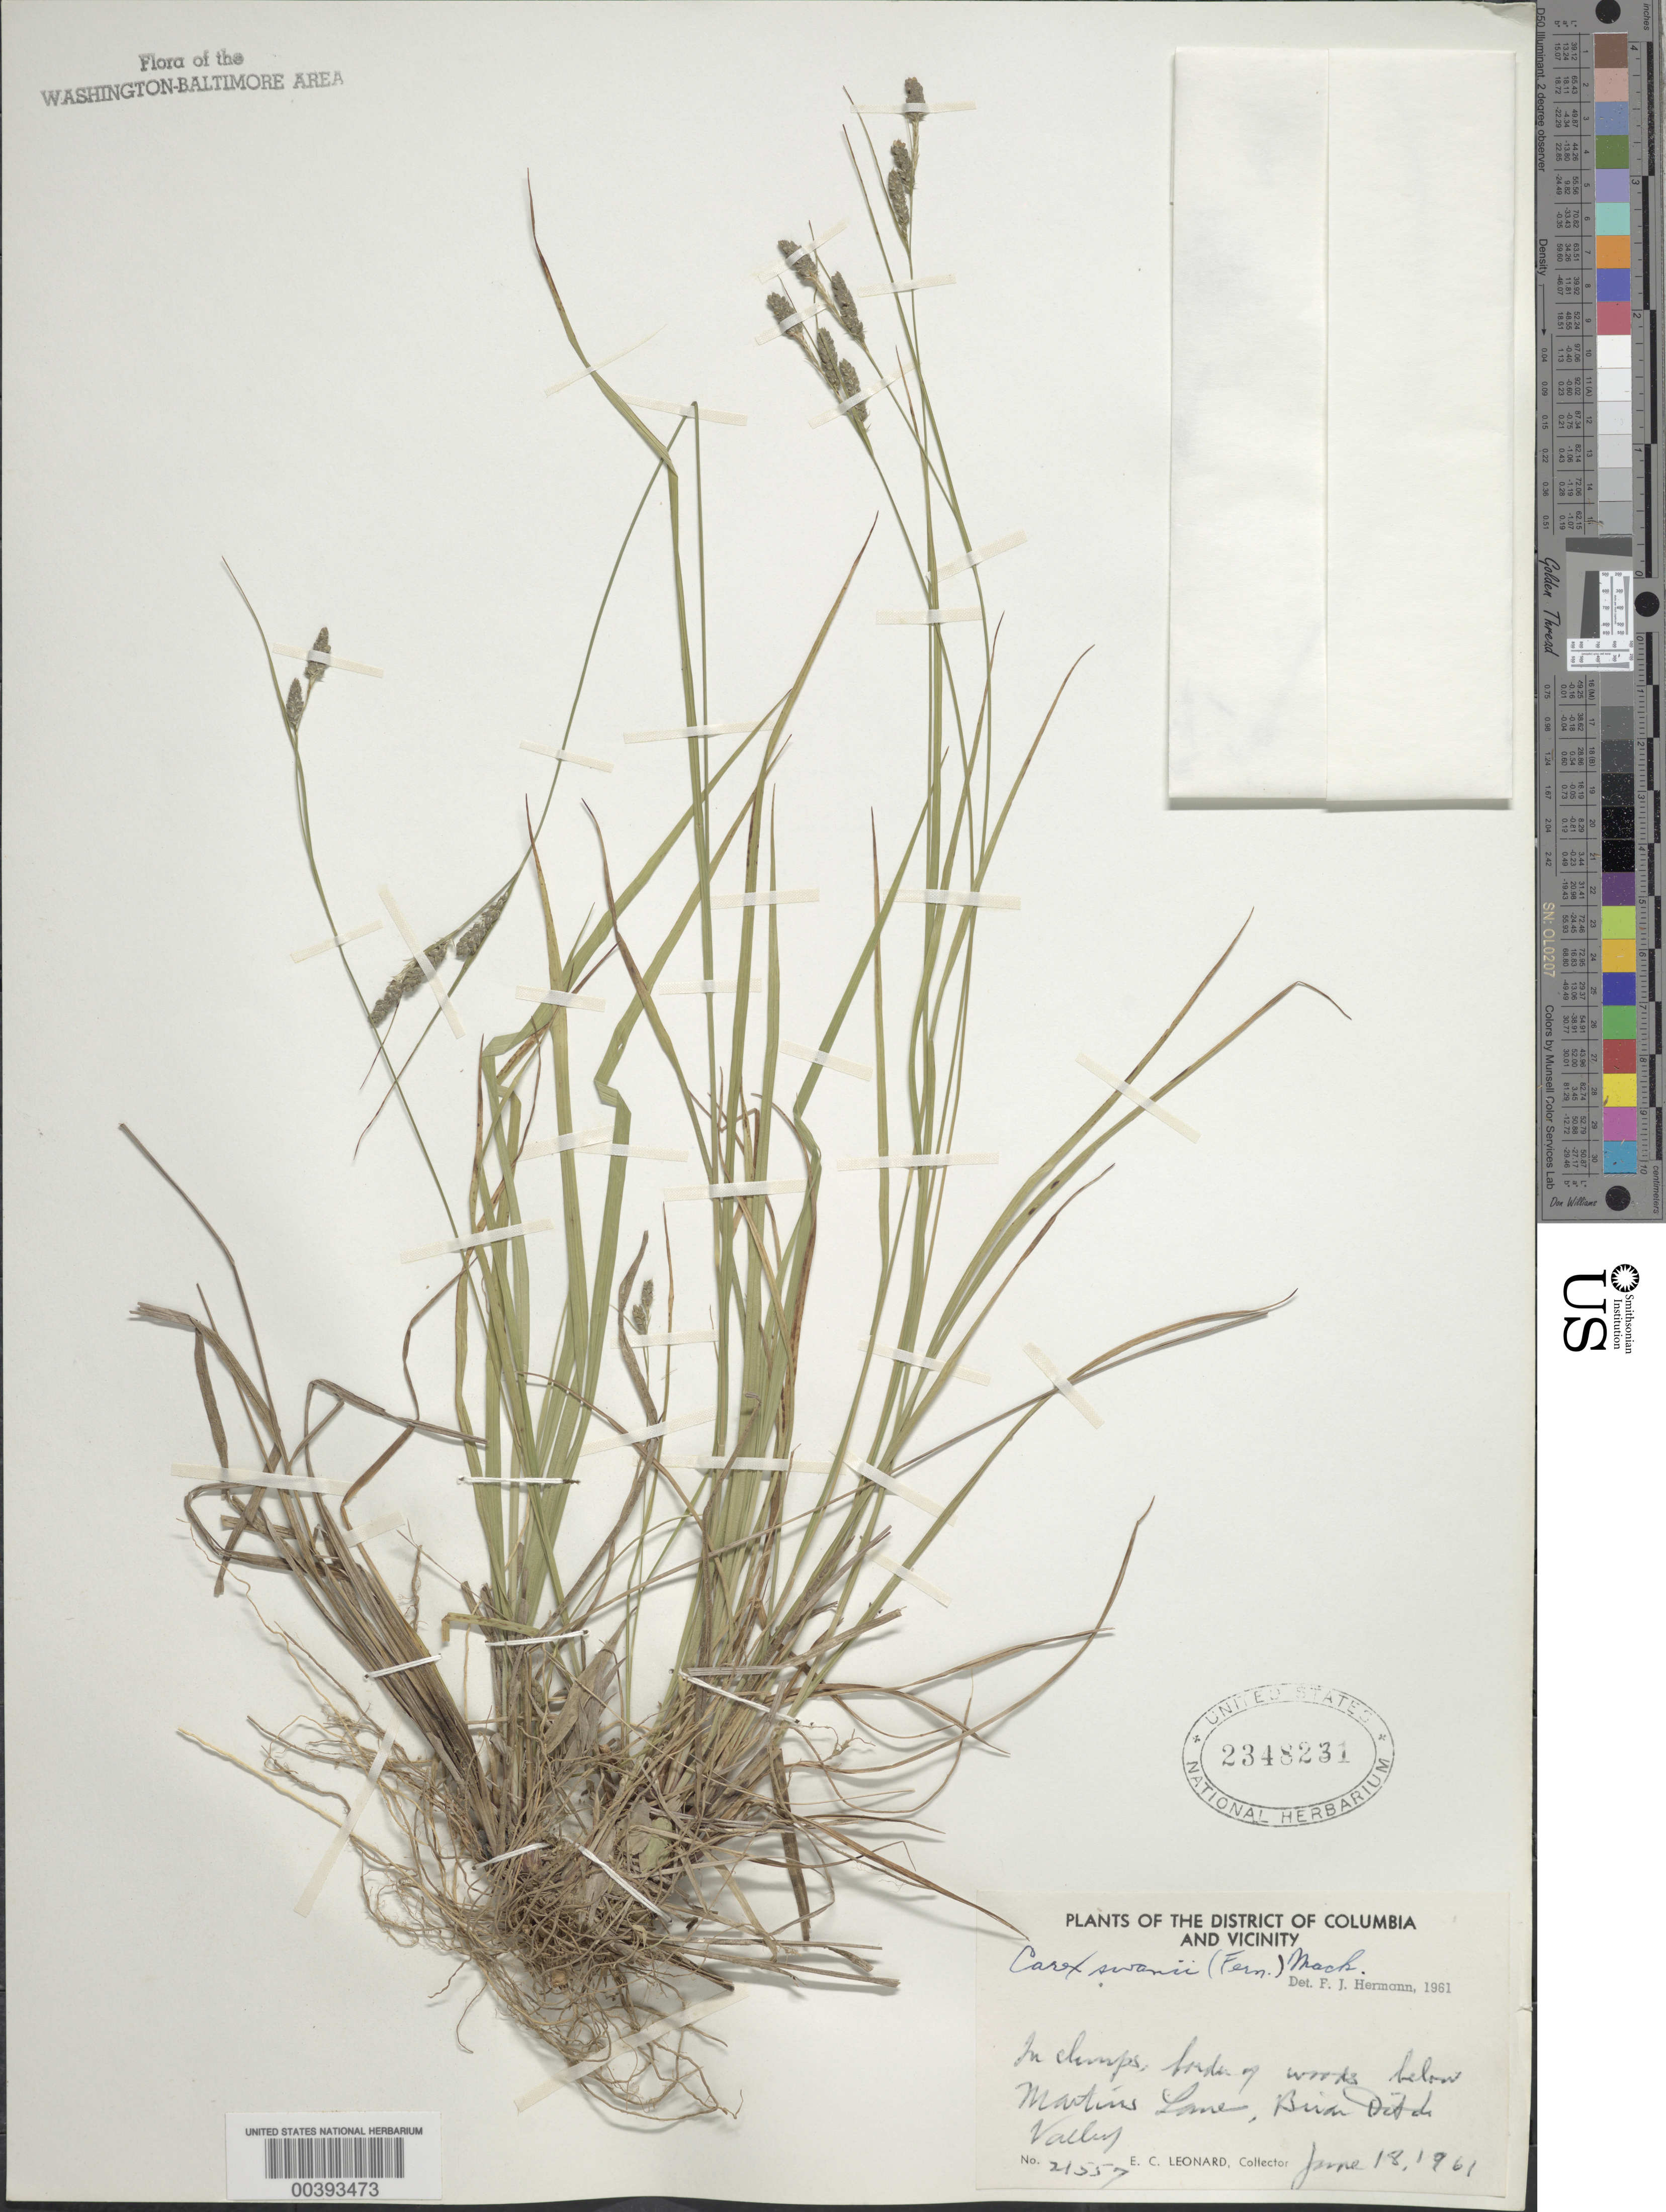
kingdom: Plantae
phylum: Tracheophyta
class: Liliopsida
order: Poales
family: Cyperaceae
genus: Carex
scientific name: Carex swanii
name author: (Fernald) Mack.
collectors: E. C. Leonard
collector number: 21557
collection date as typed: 18 Jun 1961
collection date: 1961-06-18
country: United States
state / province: Maryland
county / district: Prince George's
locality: Martins Lane, Briar Ditch Valley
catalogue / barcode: US 2348231